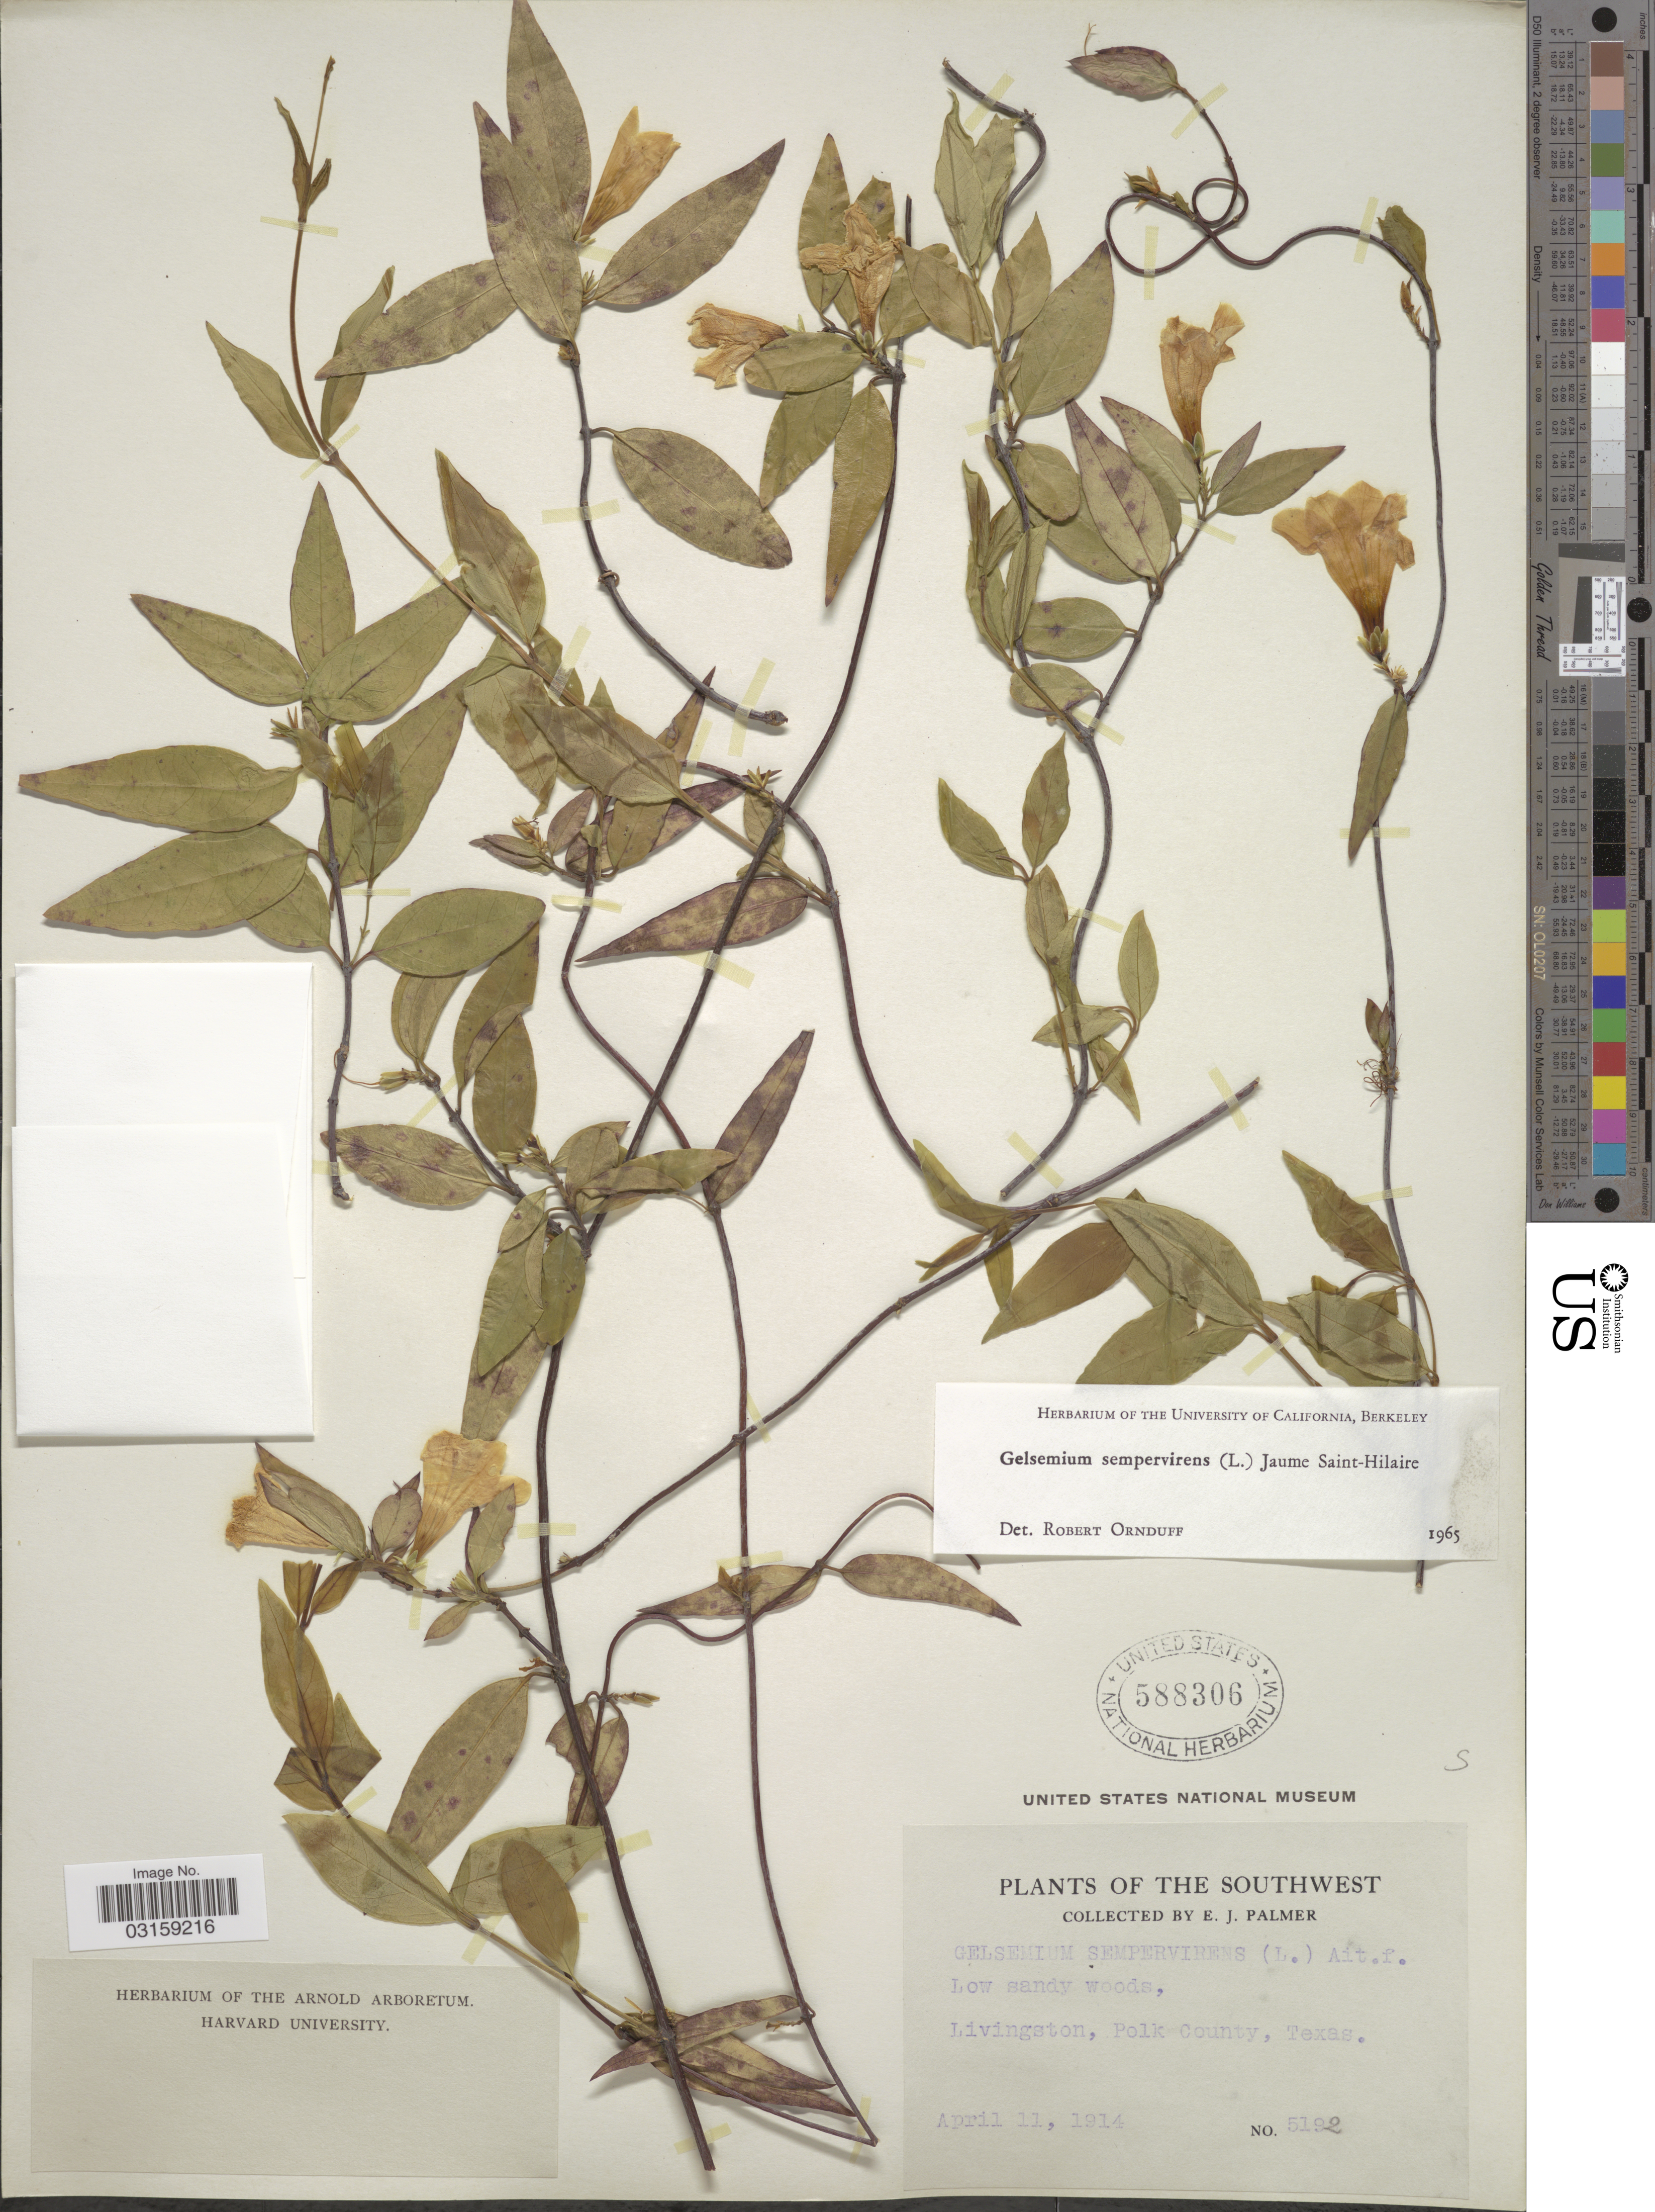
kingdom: Plantae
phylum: Tracheophyta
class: Magnoliopsida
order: Gentianales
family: Gelsemiaceae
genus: Gelsemium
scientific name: Gelsemium sempervirens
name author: (L.) J. St.-Hil.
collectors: E. J. Palmer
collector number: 5192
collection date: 1914-04-11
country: United States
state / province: Texas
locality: Southwest. Livingston, Polk County.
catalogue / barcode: US 588306